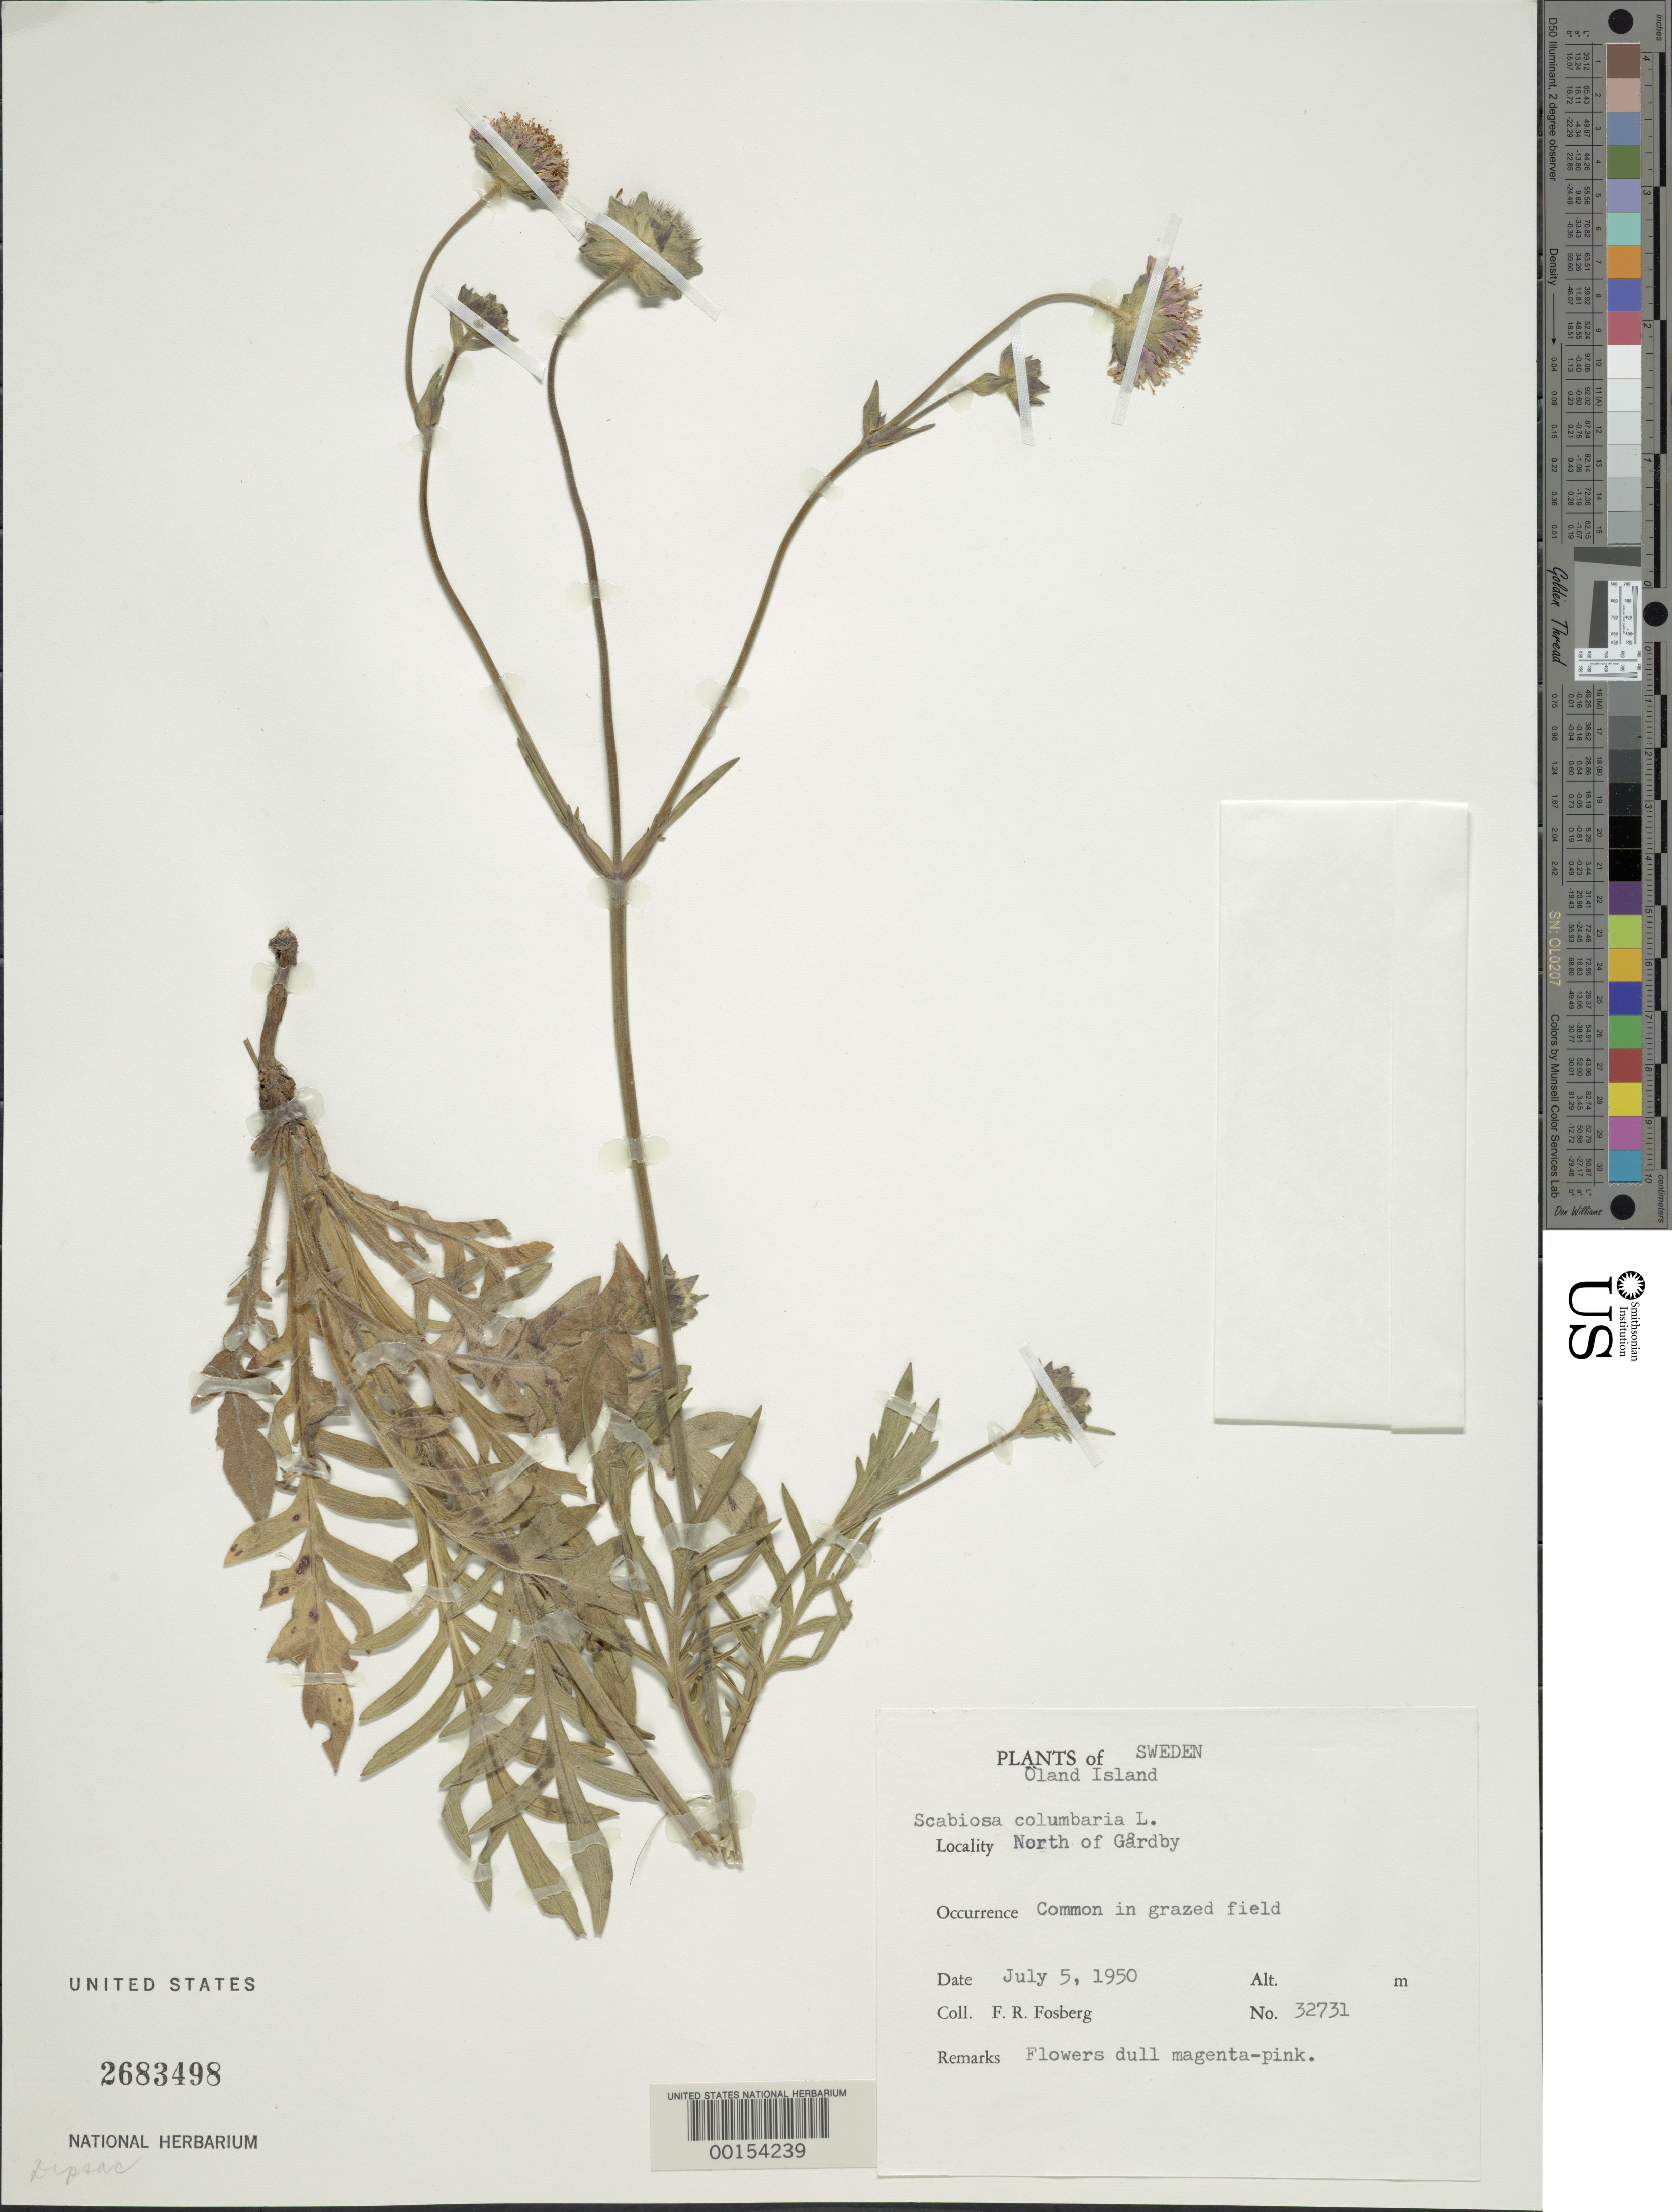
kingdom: Plantae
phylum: Tracheophyta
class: Magnoliopsida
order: Dipsacales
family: Caprifoliaceae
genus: Scabiosa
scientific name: Scabiosa columbaria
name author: L.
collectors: F. R. Fosberg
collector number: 32731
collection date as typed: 05 Jul 1950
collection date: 1950-07-05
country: Sweden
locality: North of Gardby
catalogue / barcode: US 2683498